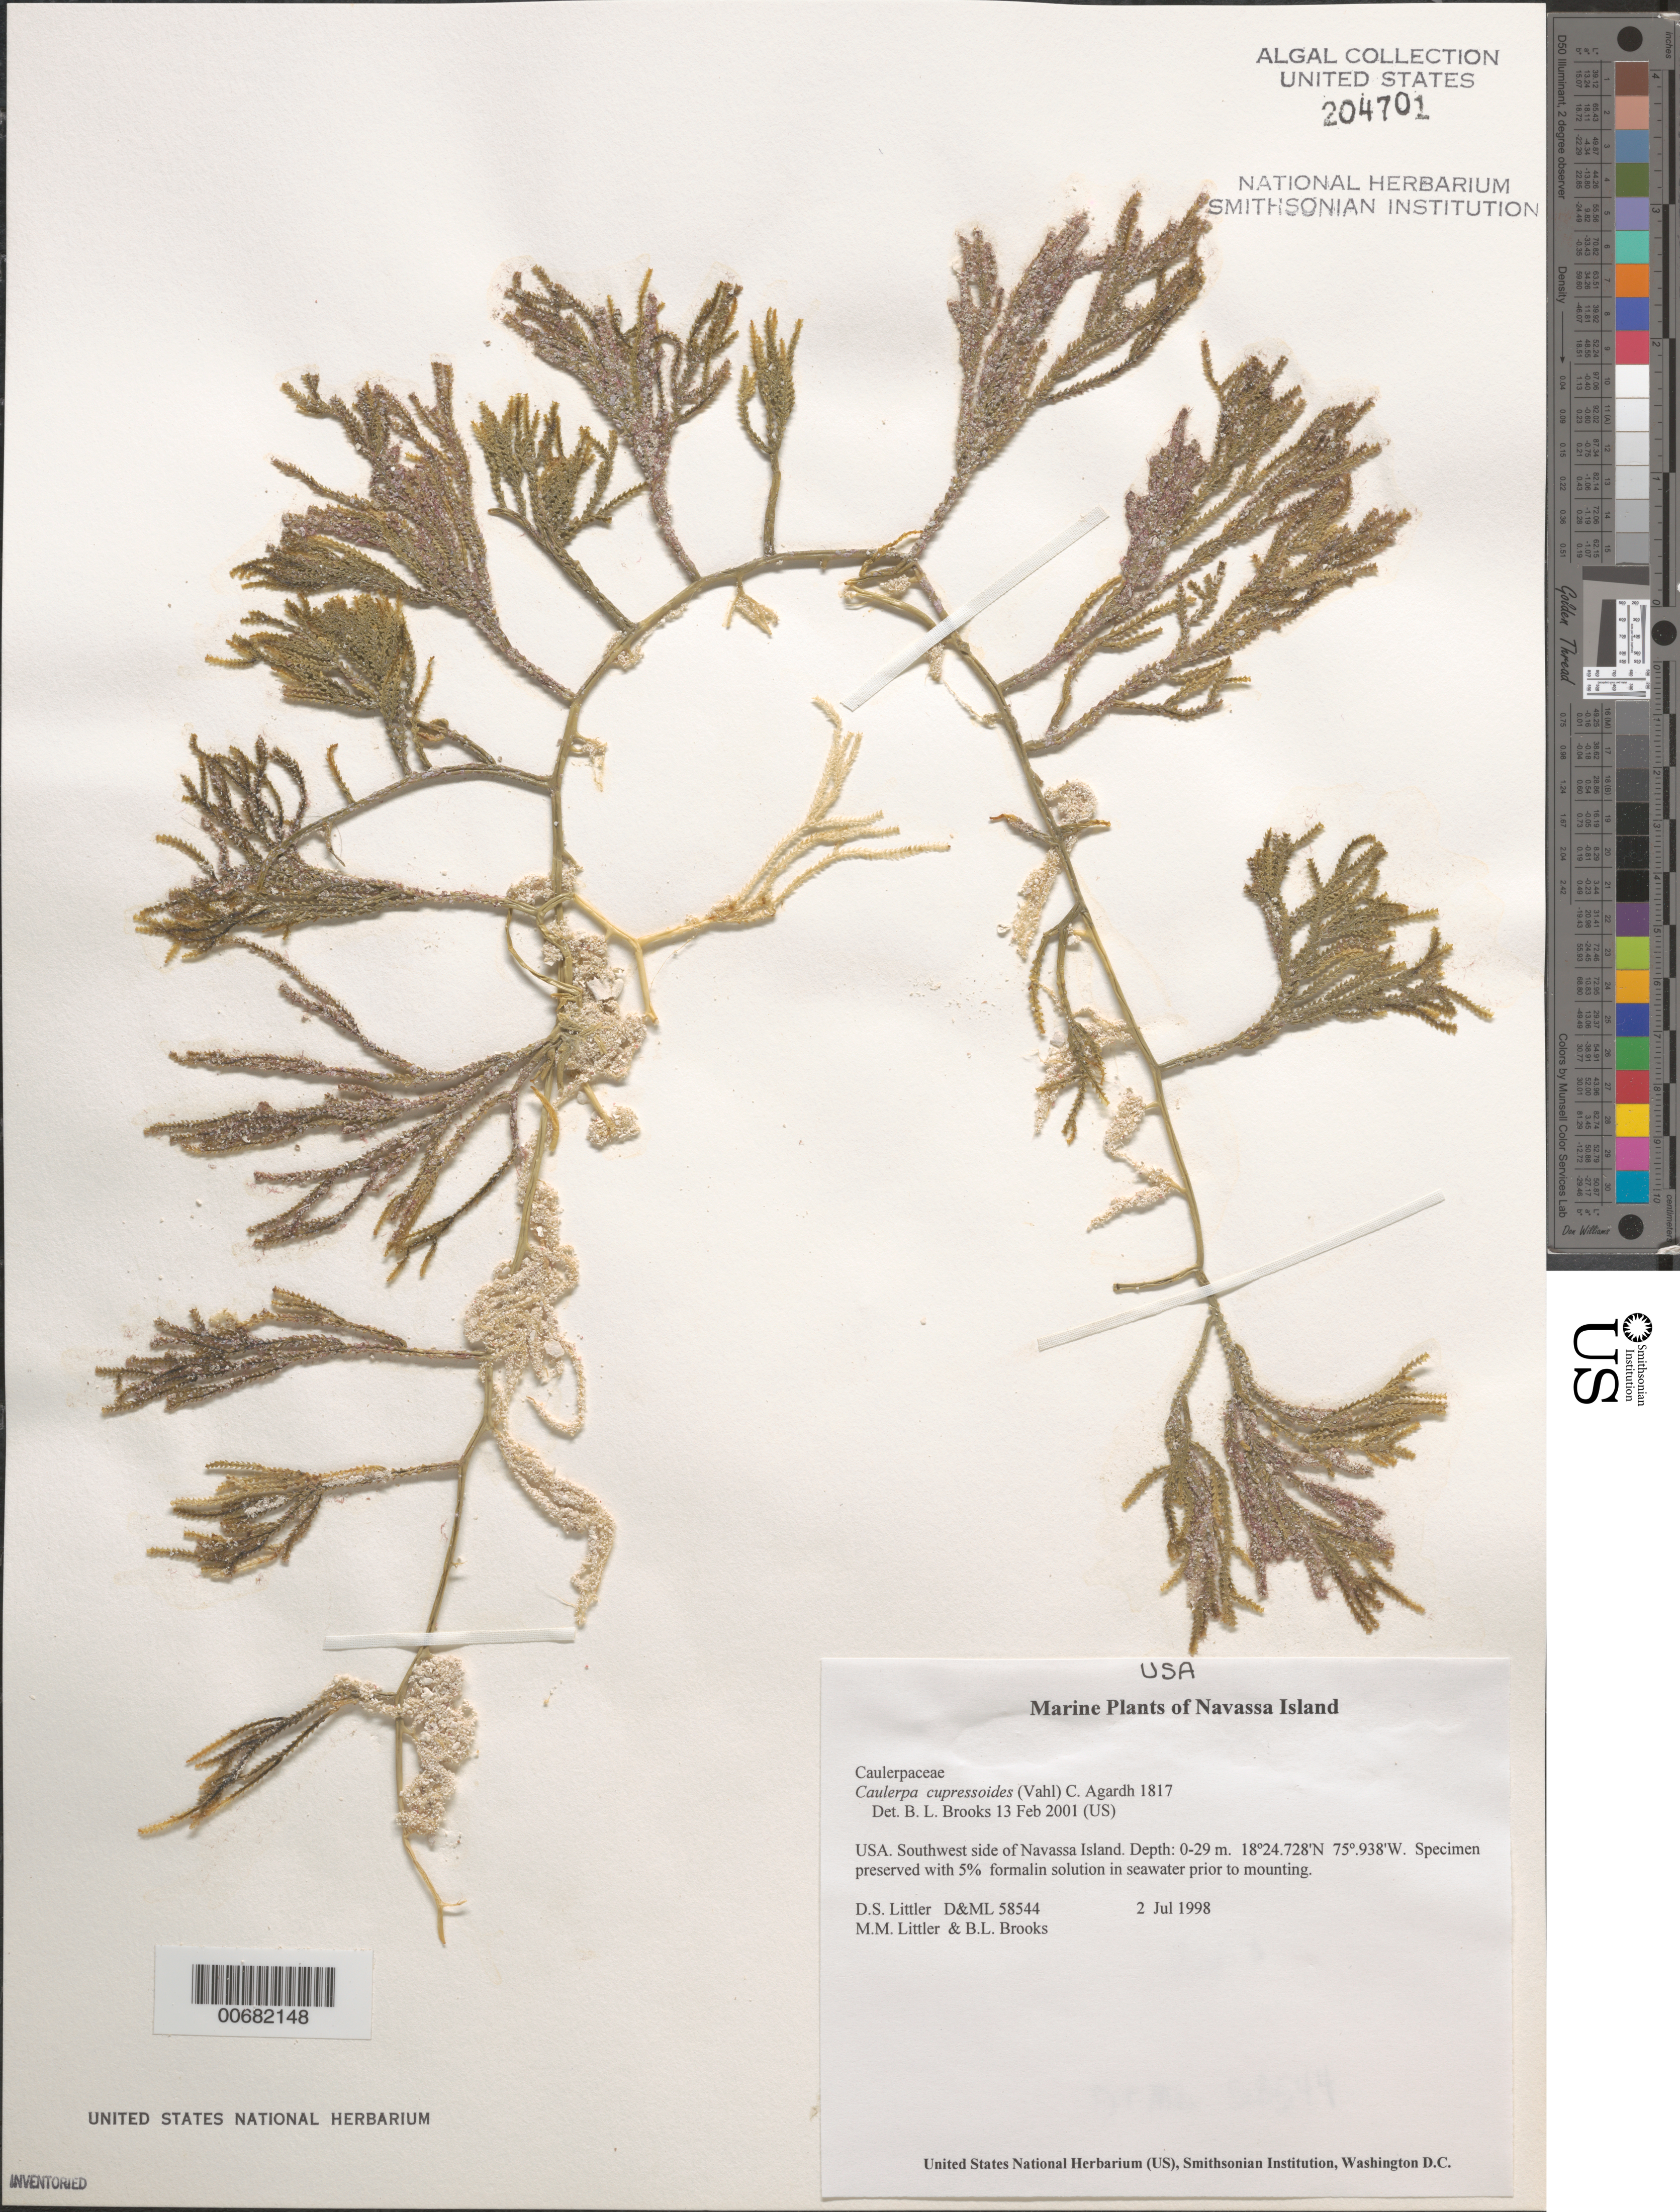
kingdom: Plantae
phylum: Chlorophyta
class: Ulvophyceae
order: Bryopsidales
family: Caulerpaceae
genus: Caulerpa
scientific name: Caulerpa cupressoides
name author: (Vahl) C. Agardh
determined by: Brooks, B. L., (BOT), Smithsonian Institution - National Museum of Natural History (UNITED STATES)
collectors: D. S. Littler, M. M. Littler & B. Brooks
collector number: D&ML 58544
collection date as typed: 02 Jul 1998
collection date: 1998-07-02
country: Navassa Island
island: Navassa Island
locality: Southwest side of island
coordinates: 18 24.728' N, 75 .938' W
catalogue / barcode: US 204701